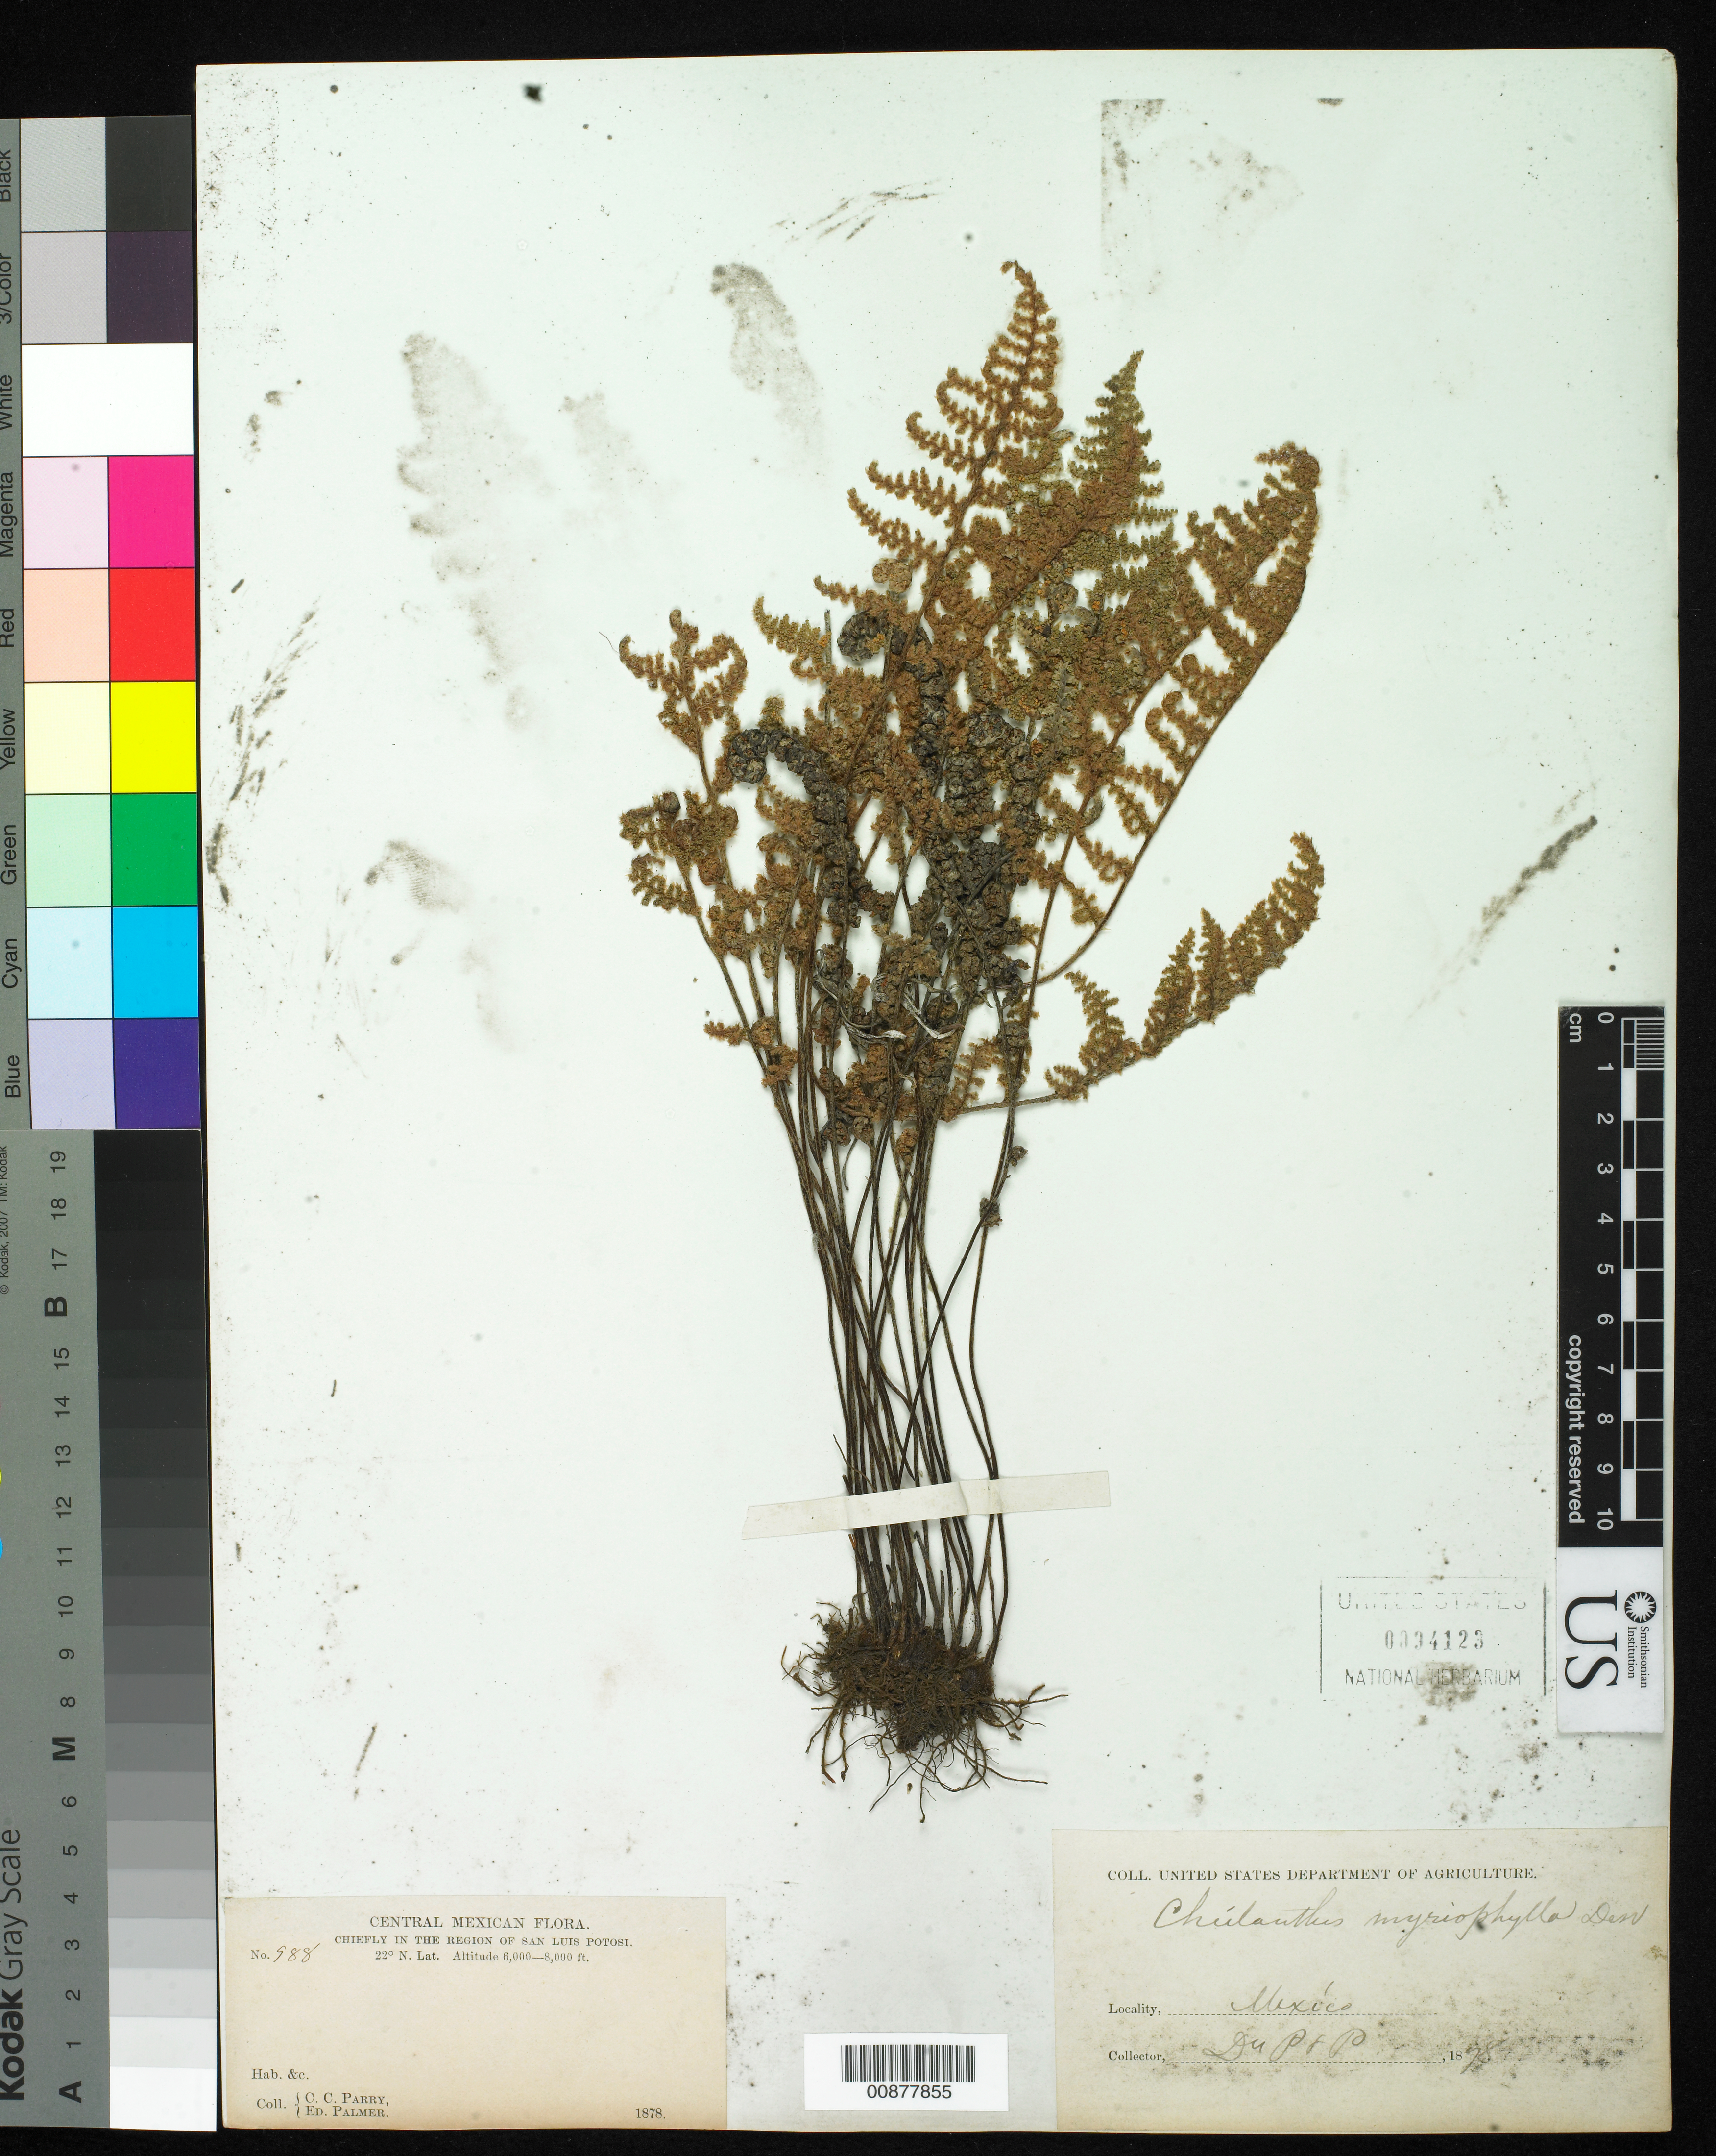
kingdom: Plantae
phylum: Tracheophyta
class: Polypodiopsida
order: Polypodiales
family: Pteridaceae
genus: Myriopteris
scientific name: Myriopteris myriophylla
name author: (Desv.) J. Sm.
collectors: C. C. Parry & E. Palmer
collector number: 988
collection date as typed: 1878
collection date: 1878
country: Mexico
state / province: San Luis Potosí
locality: Chiefly in the region of San Luis Potosí.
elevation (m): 1829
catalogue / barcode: US 94123